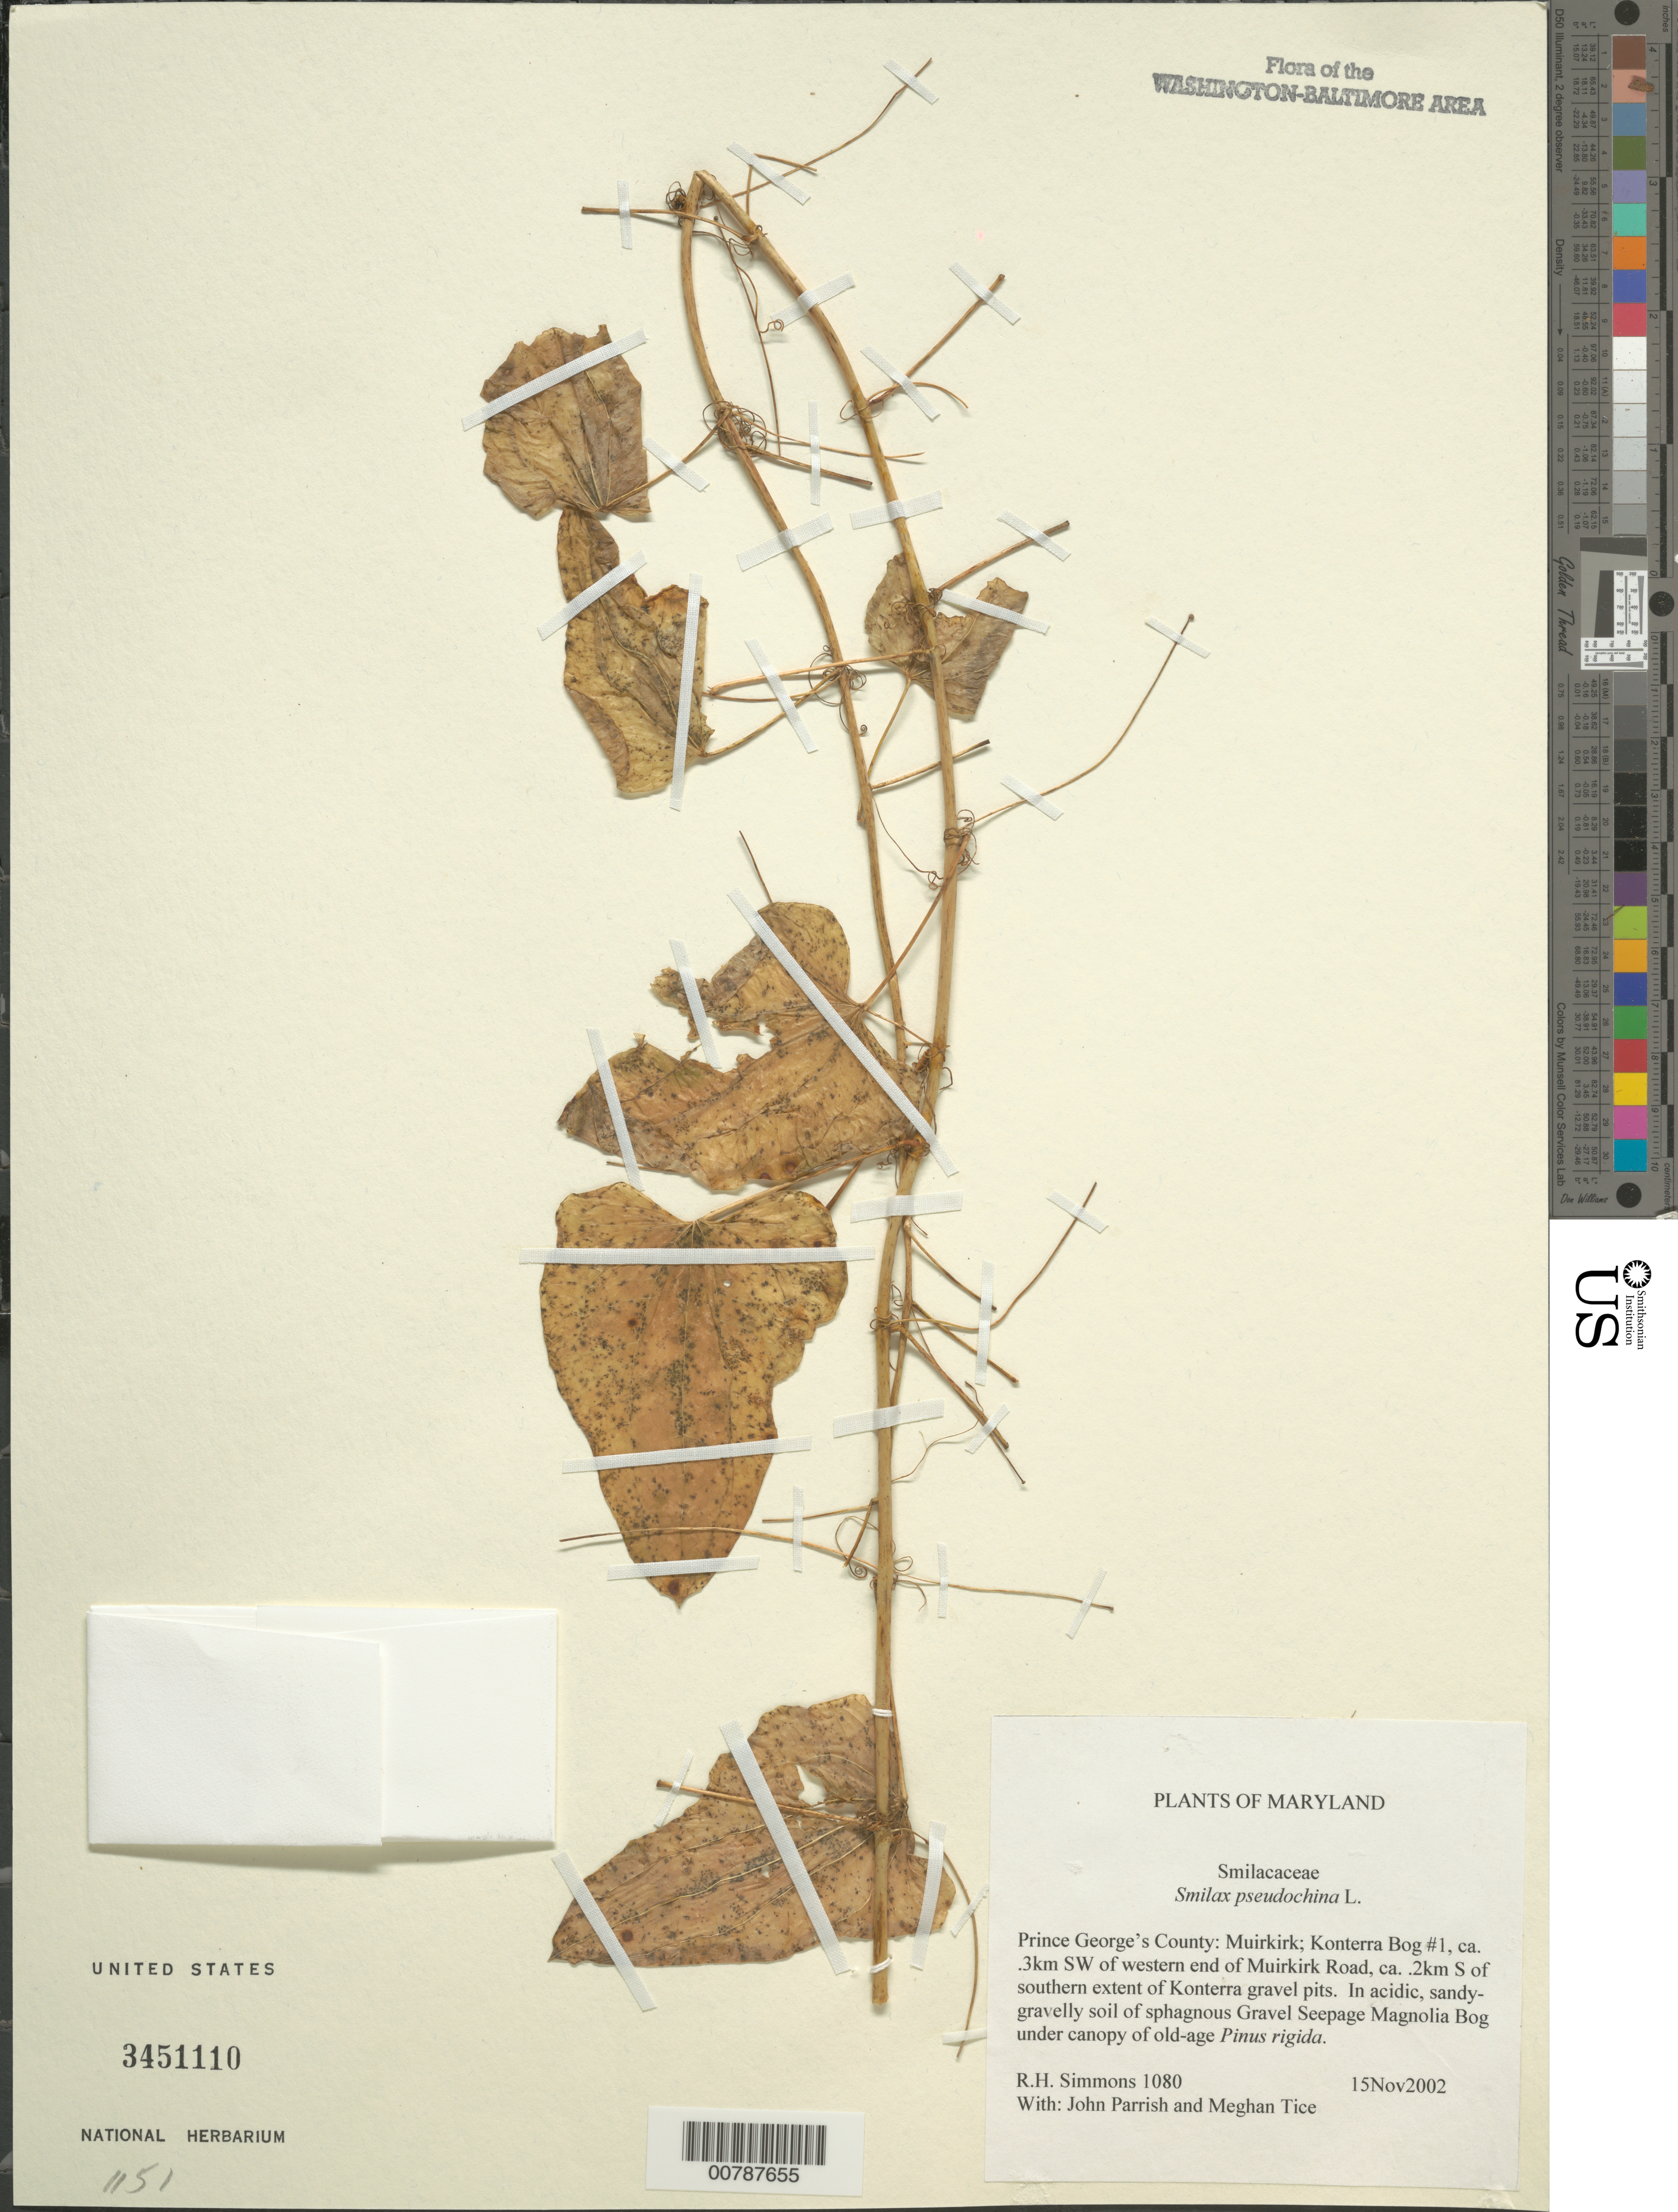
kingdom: Plantae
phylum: Tracheophyta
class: Liliopsida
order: Liliales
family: Smilacaceae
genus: Smilax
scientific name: Smilax pseudochina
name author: L.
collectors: R. H. Simmons, J. Parrish & M. Tice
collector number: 1080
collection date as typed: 15 Nov 2002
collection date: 2002-11-15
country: United States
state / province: Maryland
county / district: Prince George's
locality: Muirkirk; Konterra Bog #1, ca. 0.3 km SW of western end of Muirkirk Road, ca. 0.2 km S of southern extent of Konterra gravels pits.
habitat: In acidic, sandy-gravelly soil of sphagnous Gravel Seepage Magnolia Bog under canopy of old-age Pinus rigida.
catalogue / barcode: US 3451110